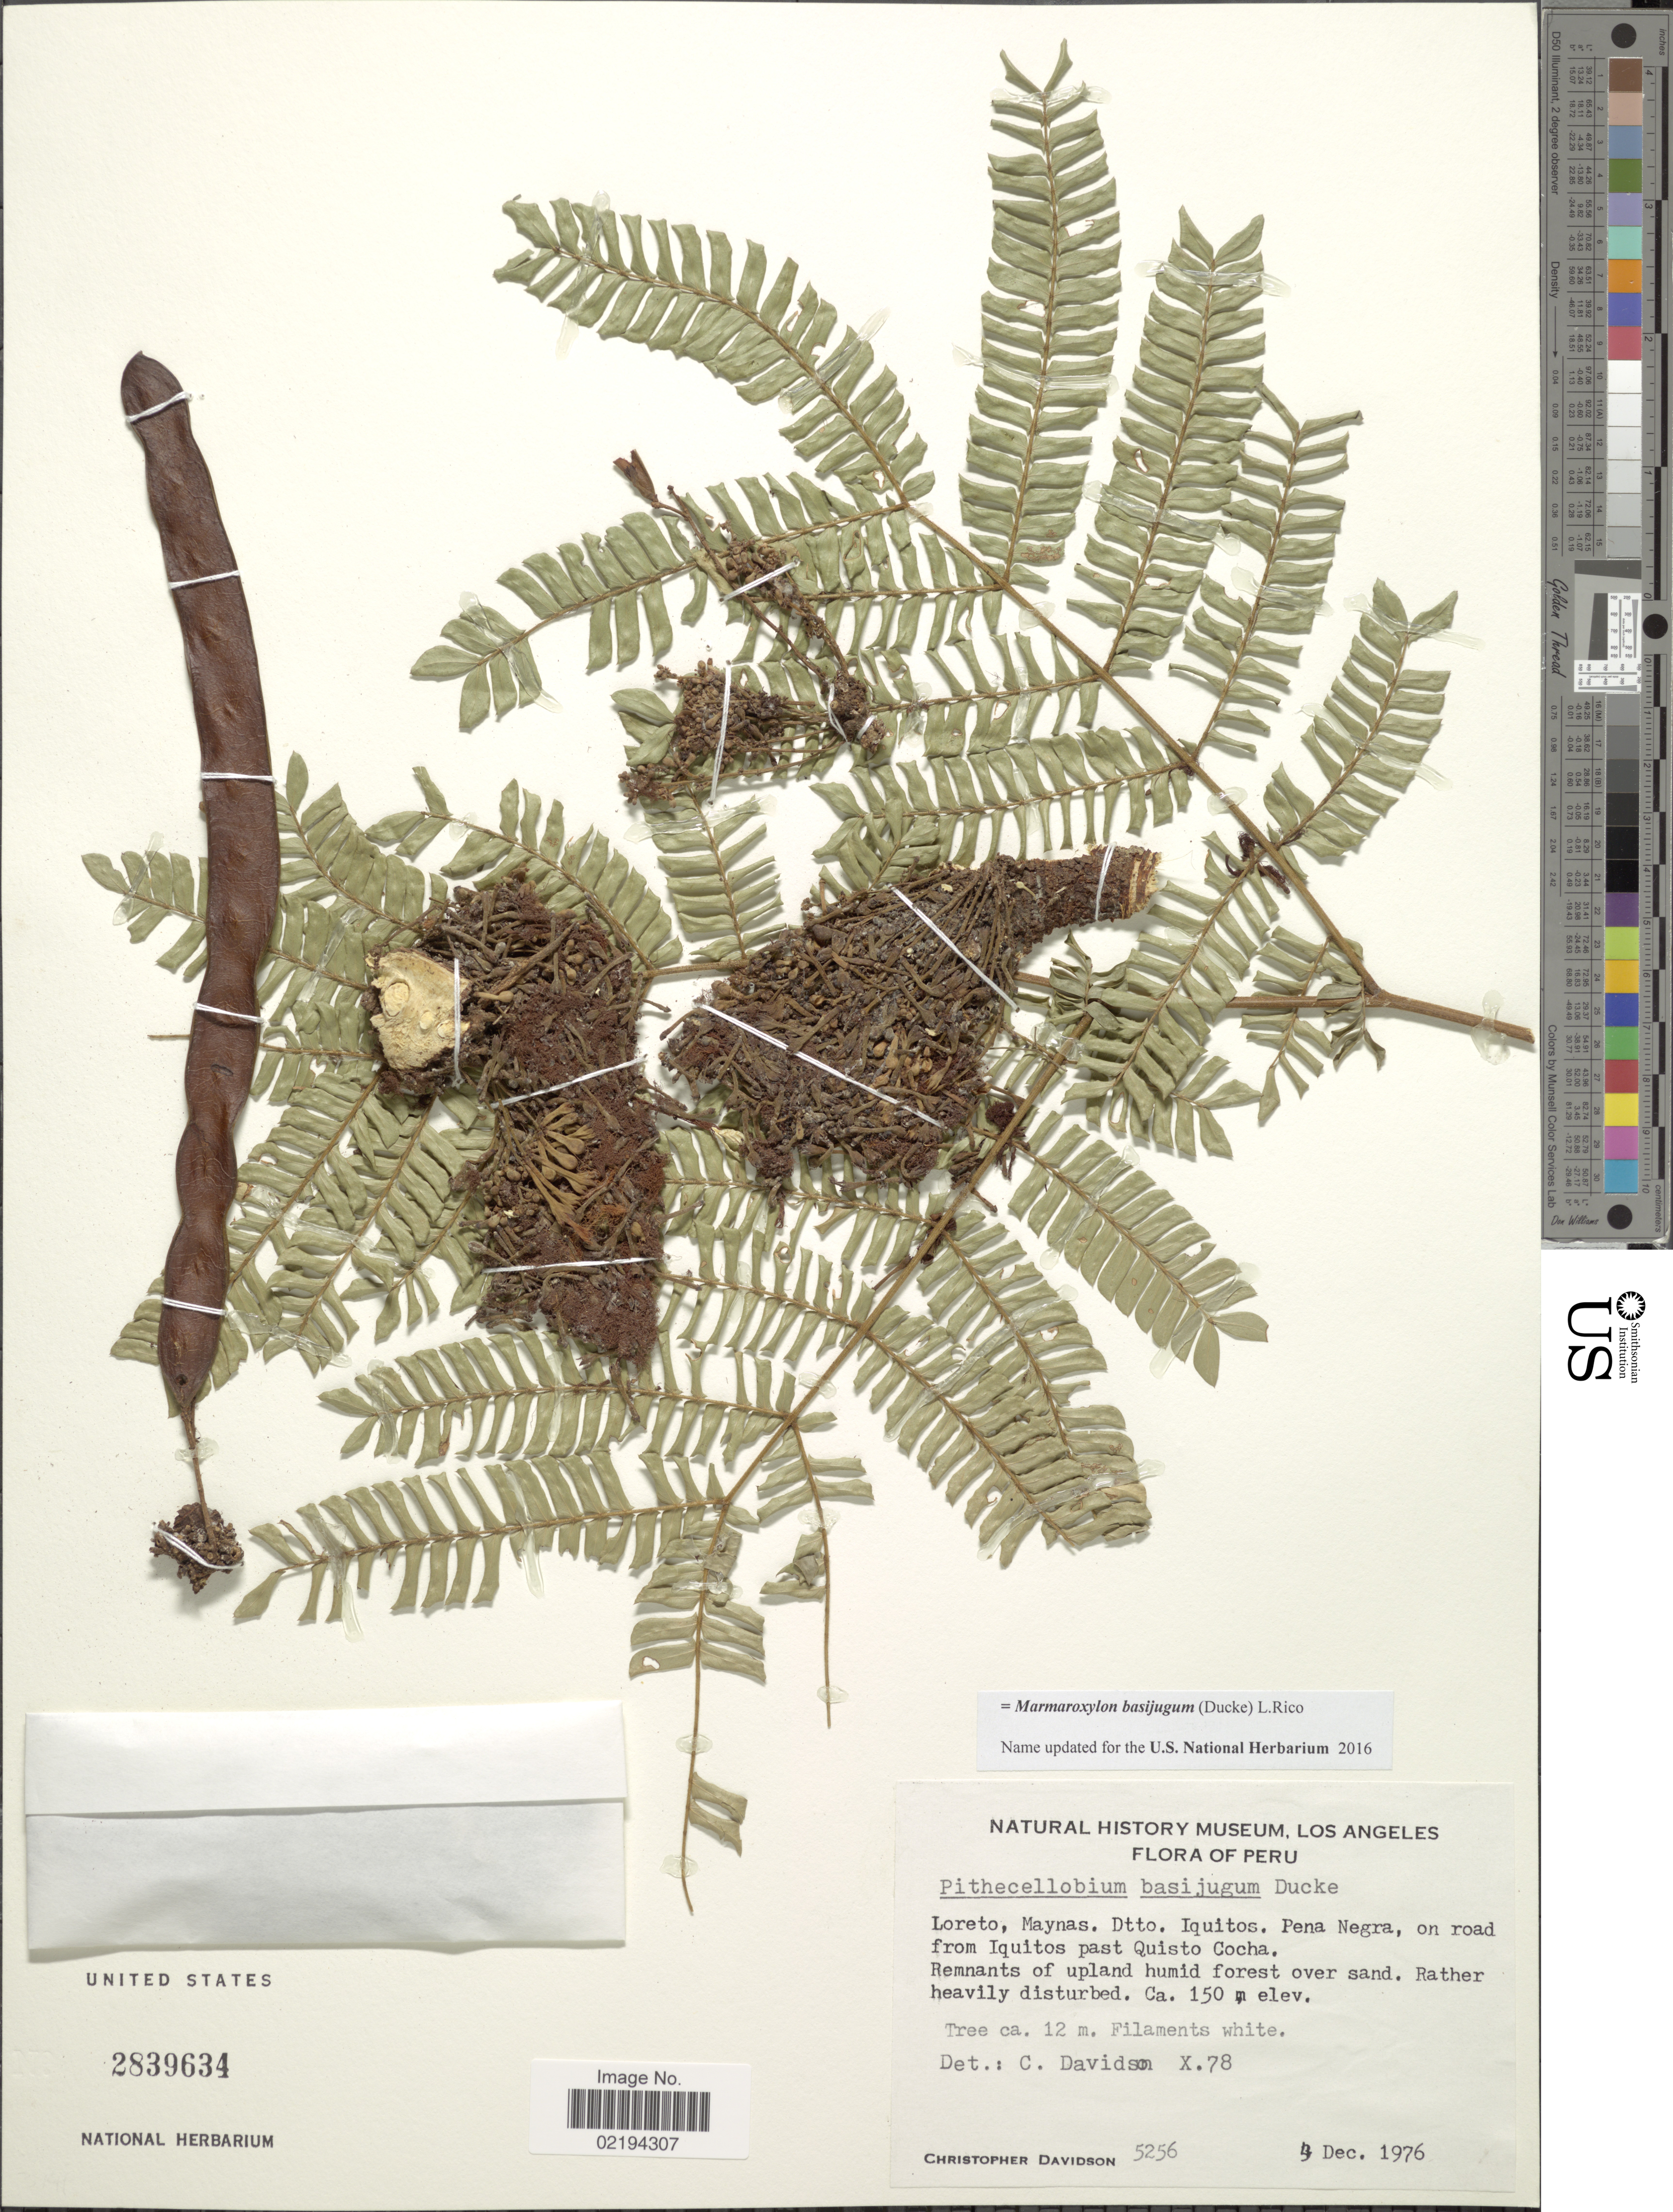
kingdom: Plantae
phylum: Tracheophyta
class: Magnoliopsida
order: Fabales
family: Fabaceae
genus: Zygia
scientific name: Zygia basijuga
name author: (Ducke) Barneby & J.W. Grimes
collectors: C. Davidson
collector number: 5256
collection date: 1976-12-04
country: Peru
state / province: Loreto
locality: Maynas, Dtto. Iquitos, Pena Negra, on road from Iquitos past Quisto Cocha.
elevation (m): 150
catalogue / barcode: US 2839634